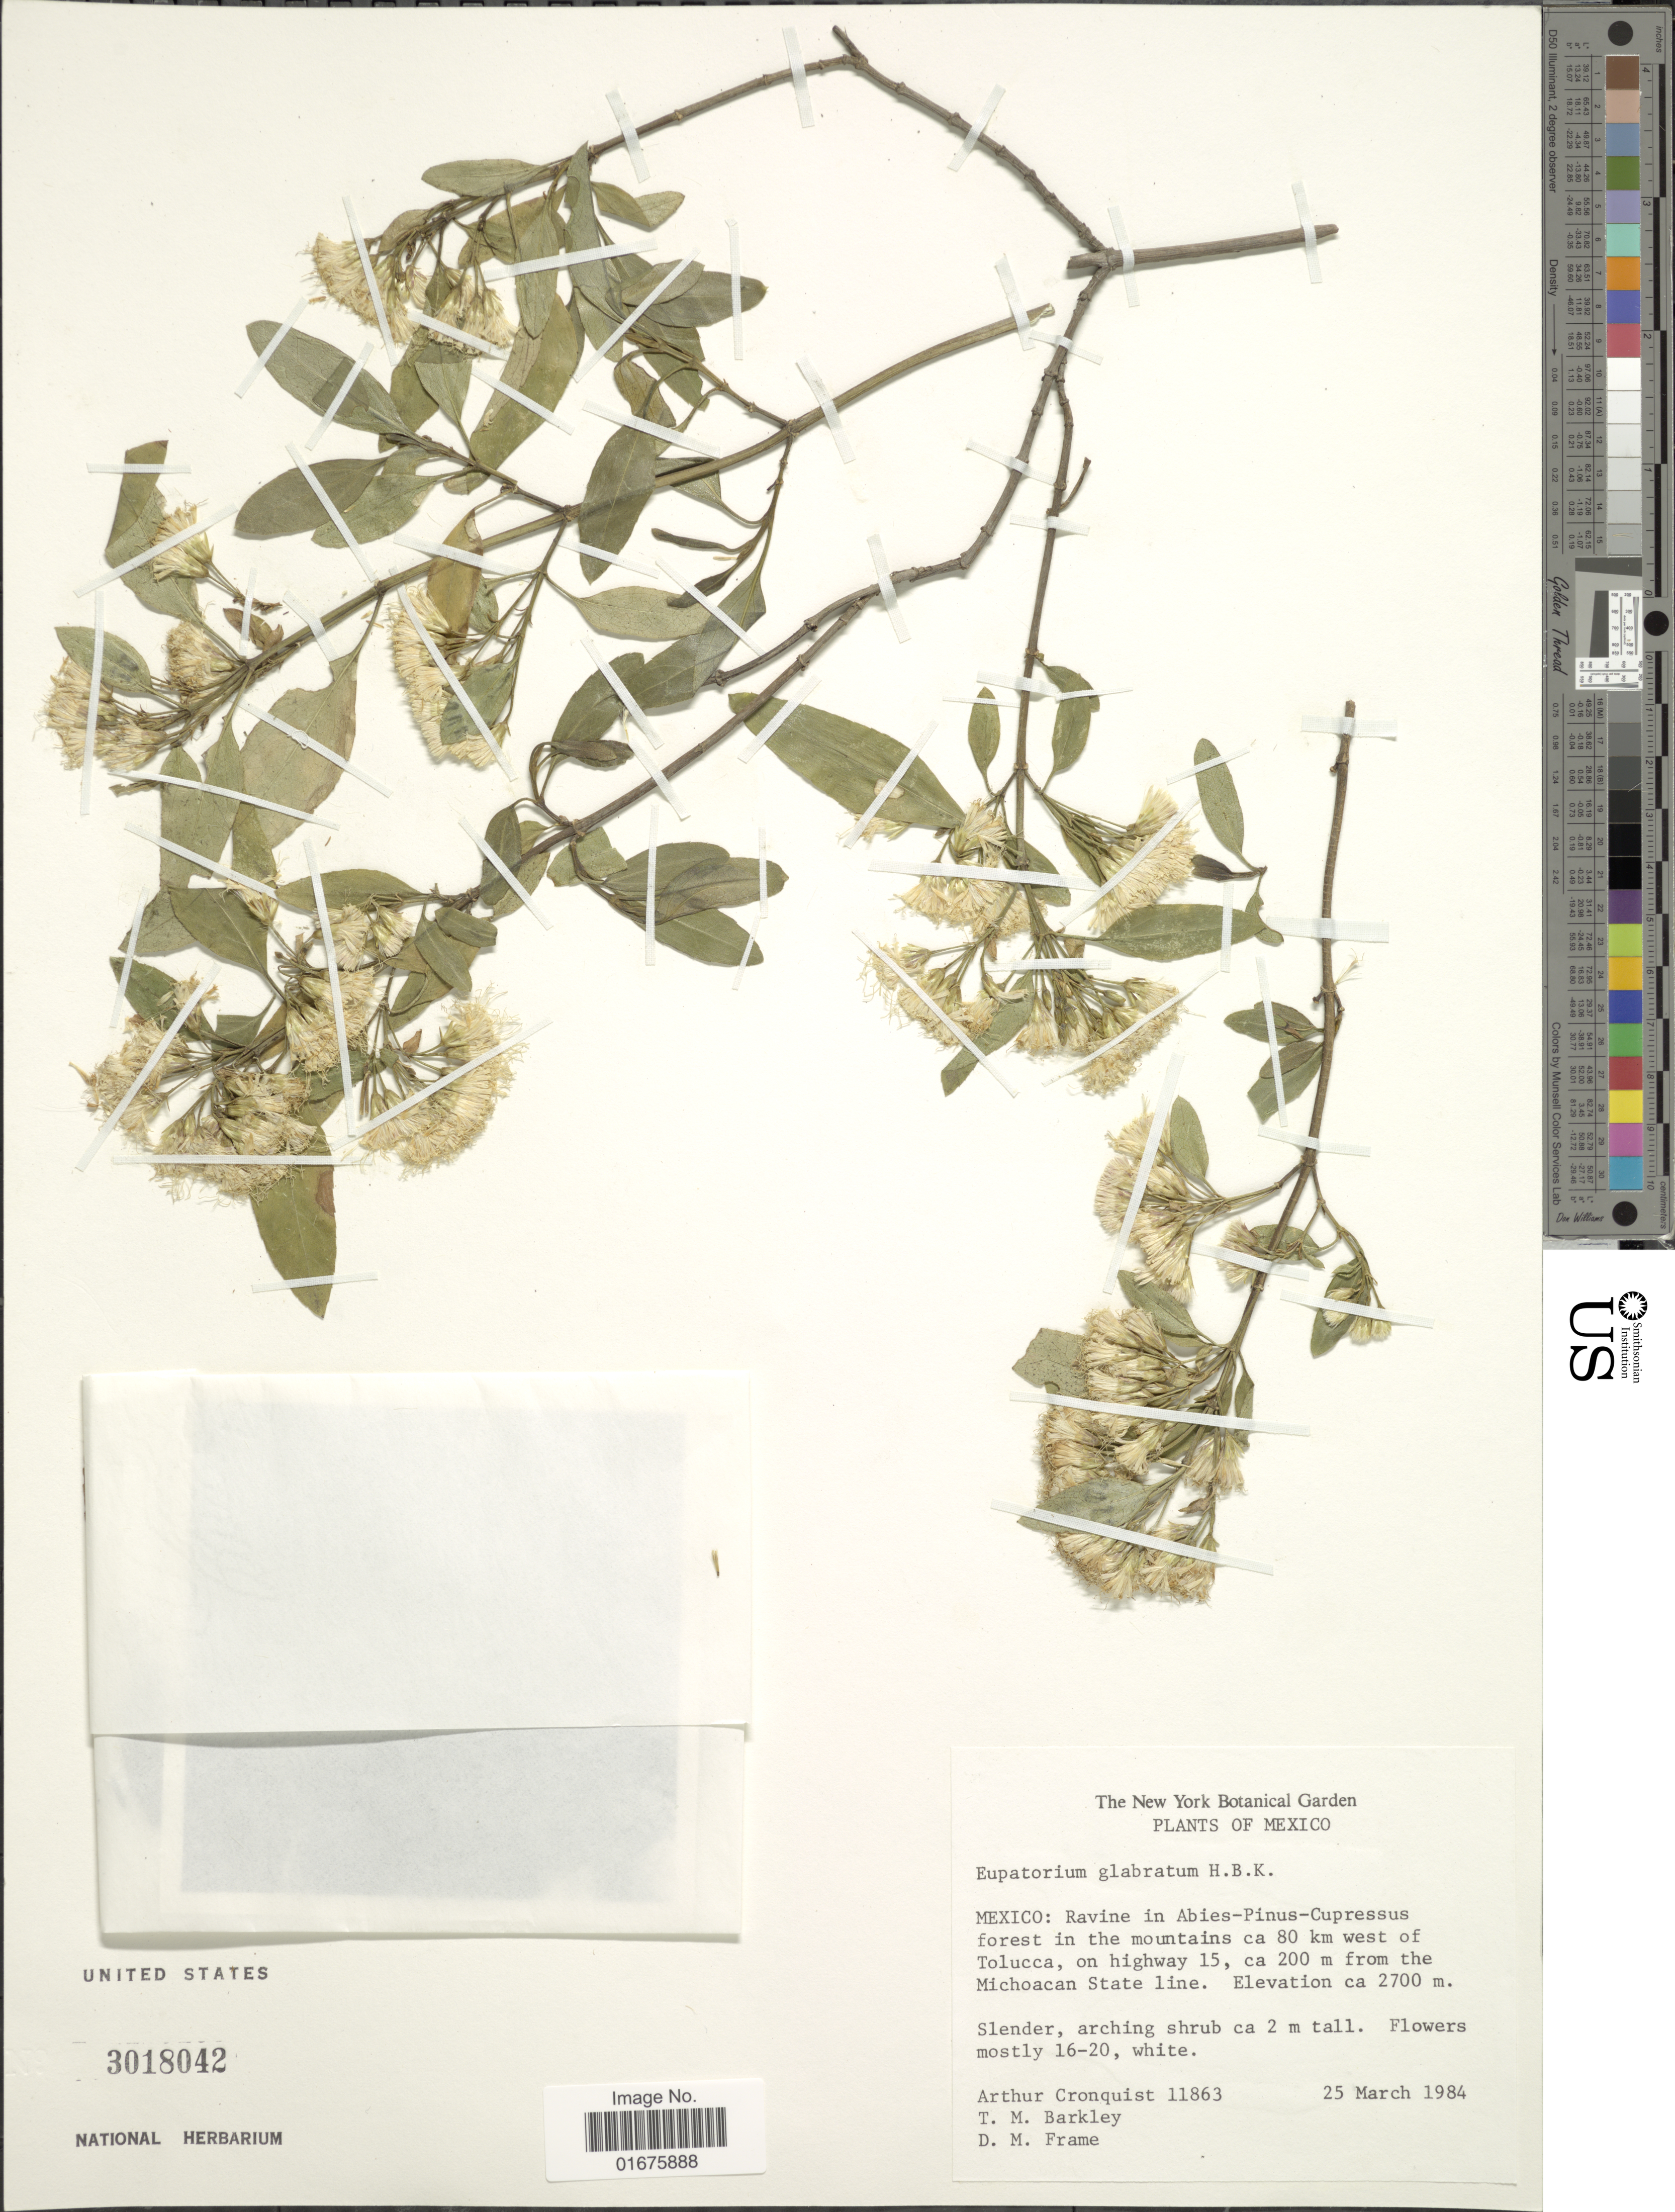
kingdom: Plantae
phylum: Tracheophyta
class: Magnoliopsida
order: Asterales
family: Asteraceae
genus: Ageratina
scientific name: Ageratina glabrata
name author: (Kunth) R.M. King & H. Rob.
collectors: A. J. Cronquist, T. M. Barkley & D. M. Frame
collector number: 11863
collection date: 1984-03-25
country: Mexico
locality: Ravine in Abies-Pinus-Cupressus forest in the mountains ca 80 km west of Tolucca, on highway 15, ca 200 m from the Michoacan State Line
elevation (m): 2700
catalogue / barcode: US 3018042